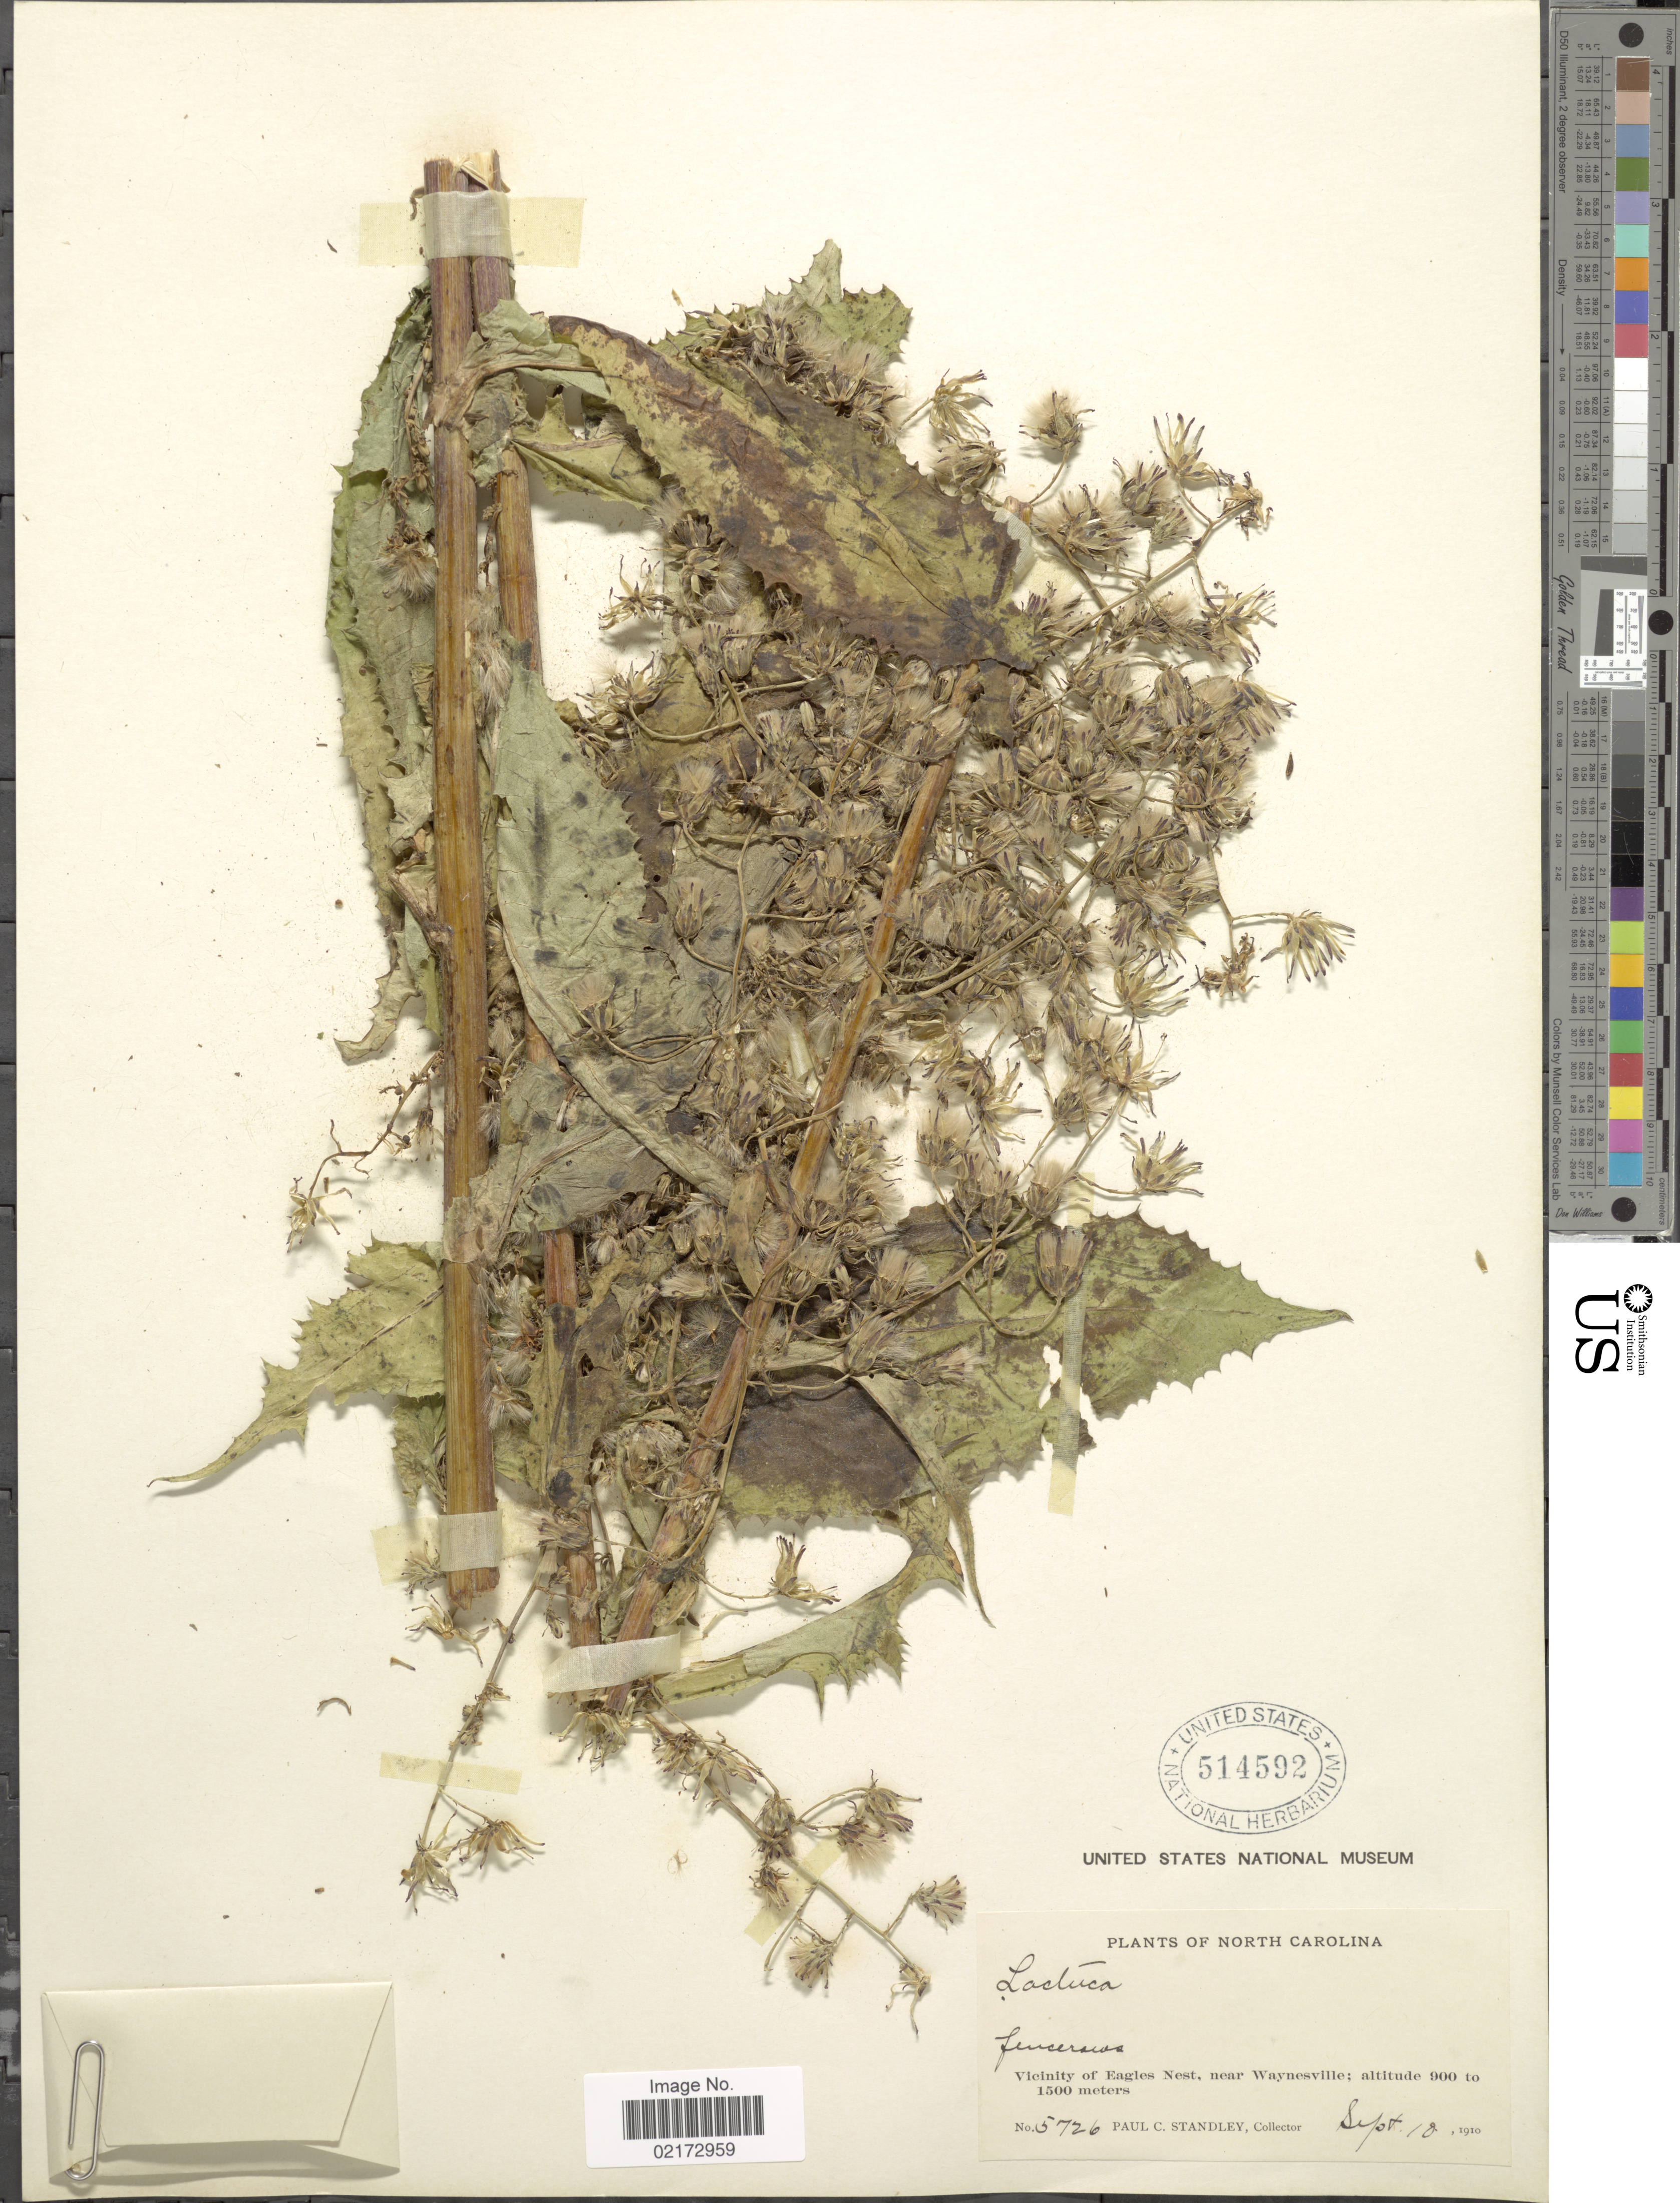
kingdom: Plantae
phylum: Tracheophyta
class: Magnoliopsida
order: Asterales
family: Asteraceae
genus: Lactuca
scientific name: Lactuca biennis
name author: (Moench) Fernald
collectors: P. C. Standley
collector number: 5726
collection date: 1910-09-10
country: United States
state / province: North Carolina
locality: Vicinity of Eagles Nest, near Waynesville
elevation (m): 900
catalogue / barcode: US 514592